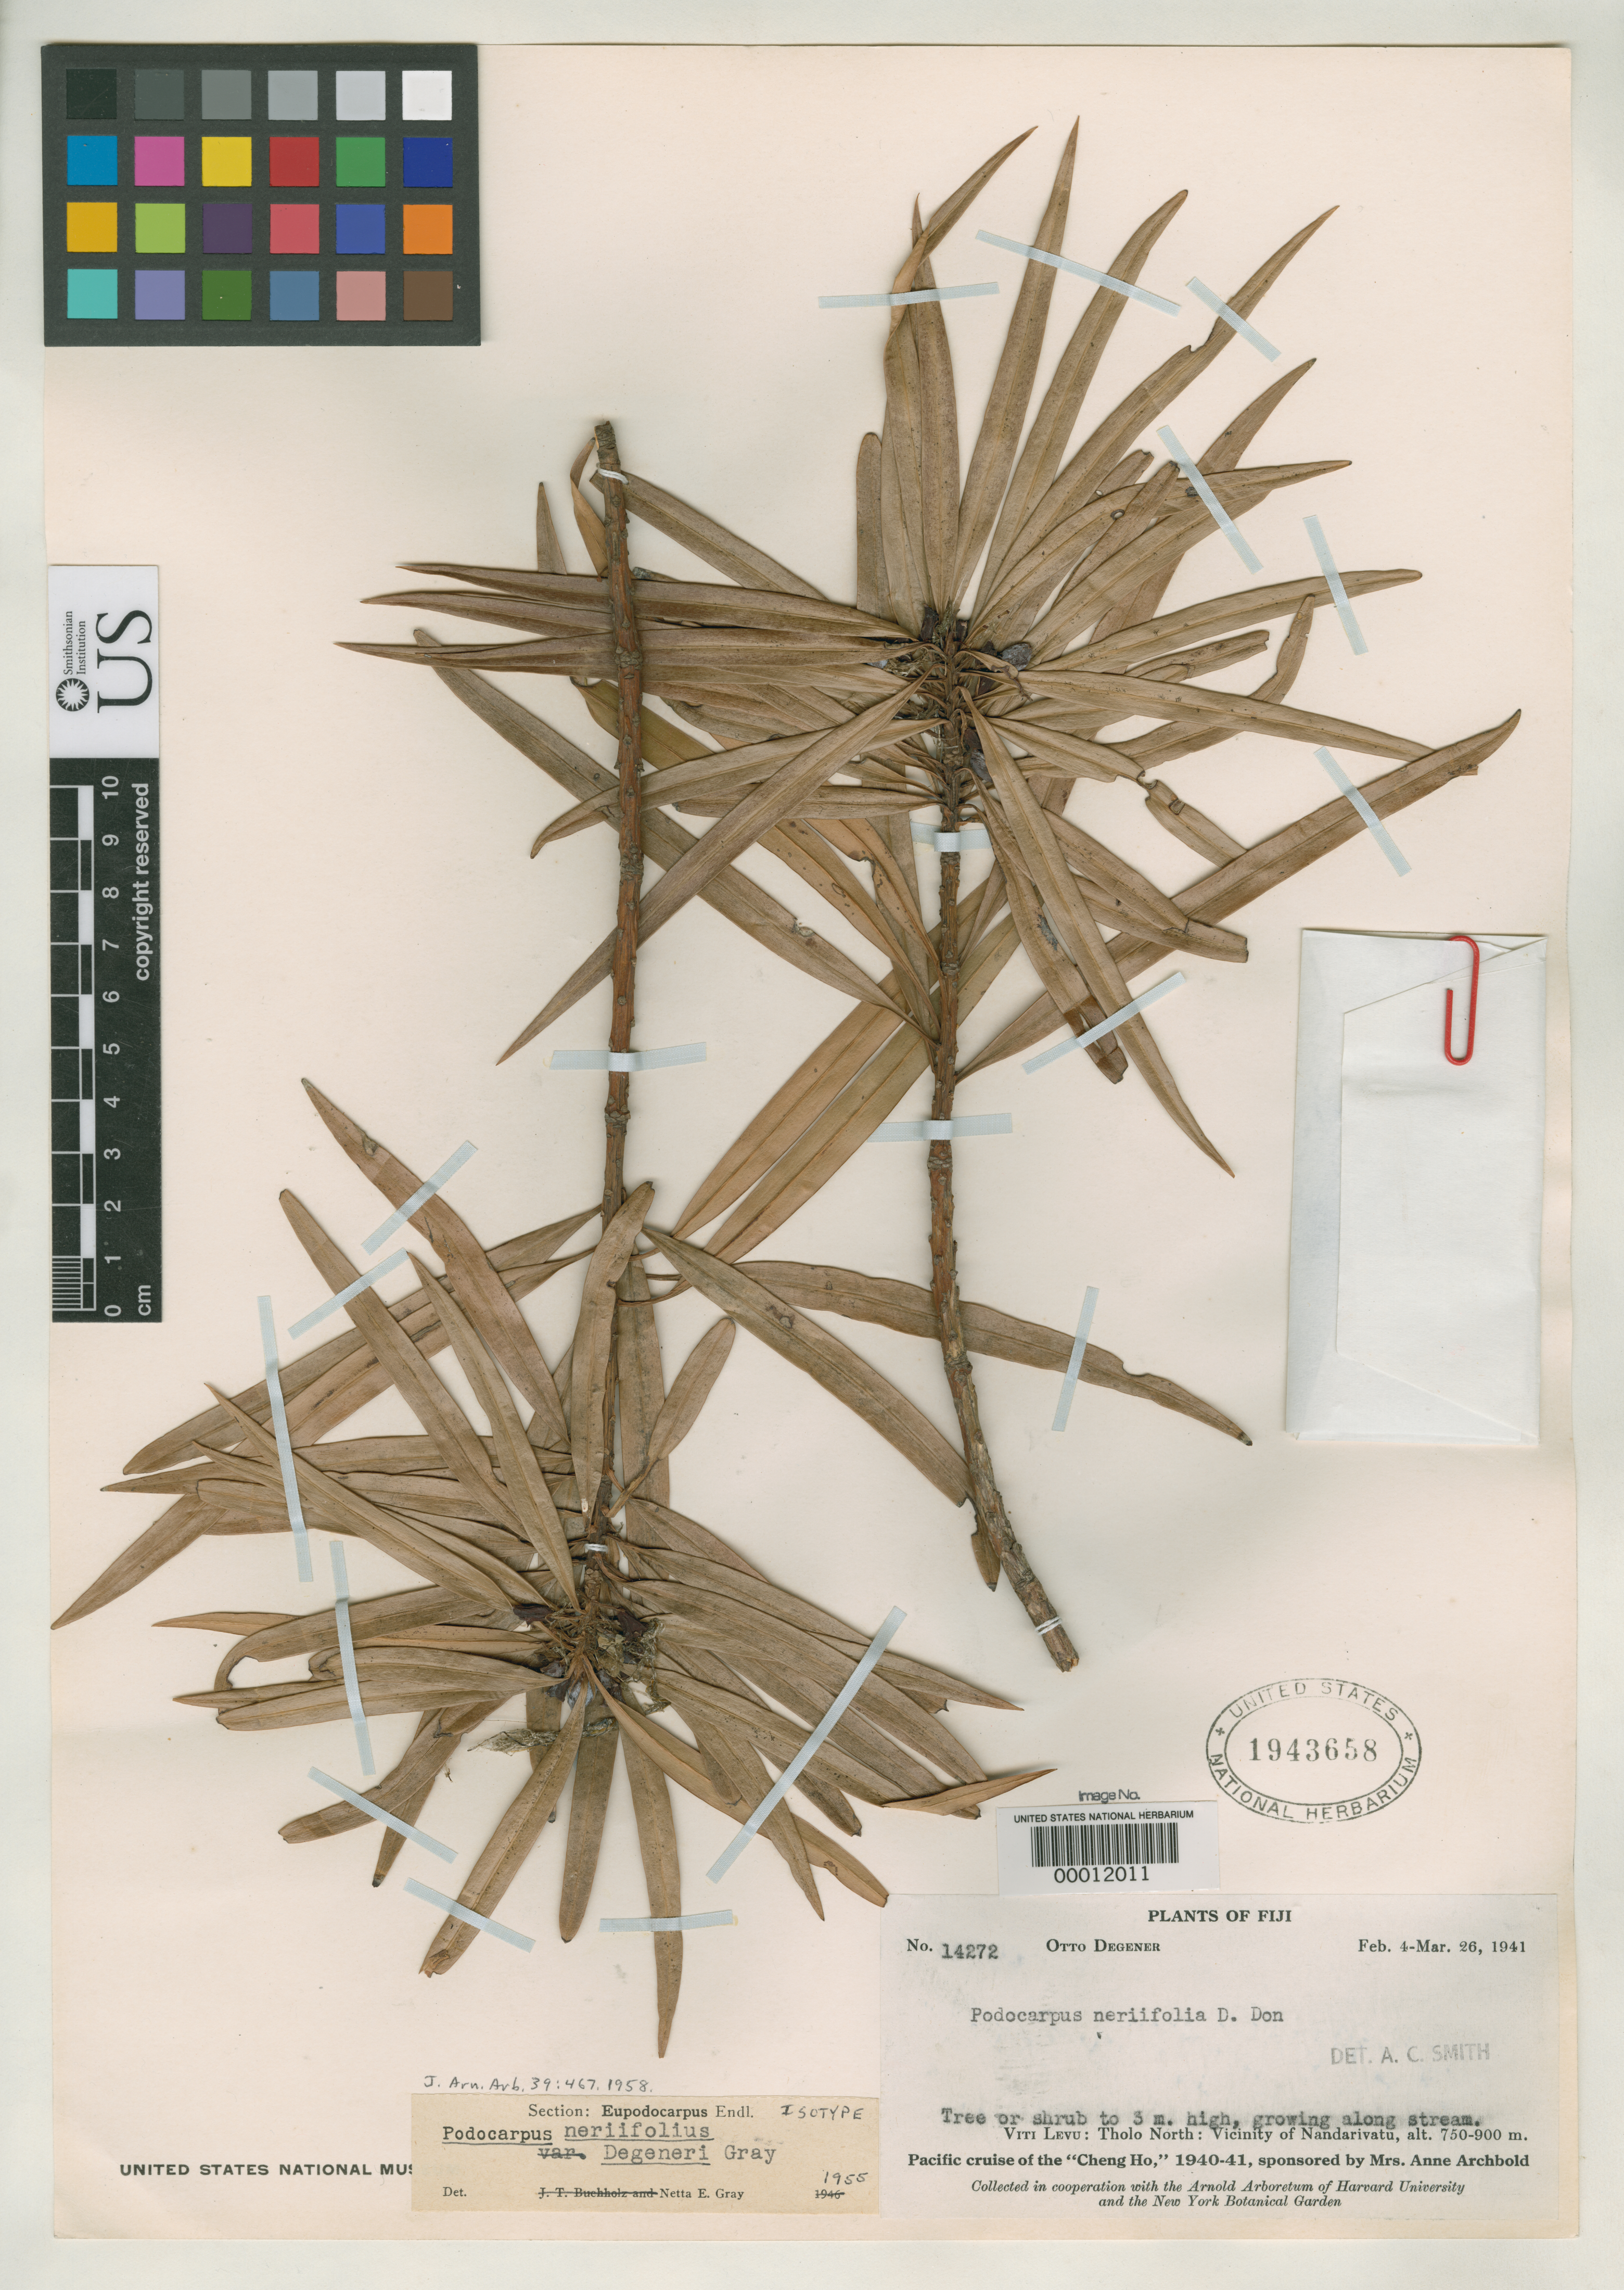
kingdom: Plantae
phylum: Tracheophyta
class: Pinopsida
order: Pinales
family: Podocarpaceae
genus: Podocarpus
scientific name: Podocarpus neriifolius var. degeneri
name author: N.E. Gray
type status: Isotype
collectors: O. Degener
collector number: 14272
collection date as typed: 04 Feb 1941 to 26 Mar 1941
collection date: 1941-02-04/1941-03-26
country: Fiji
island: Viti Levu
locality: Tholo North, vicinity of Nandarivatu. [Viti Levu Group]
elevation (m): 750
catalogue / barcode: US 1943658